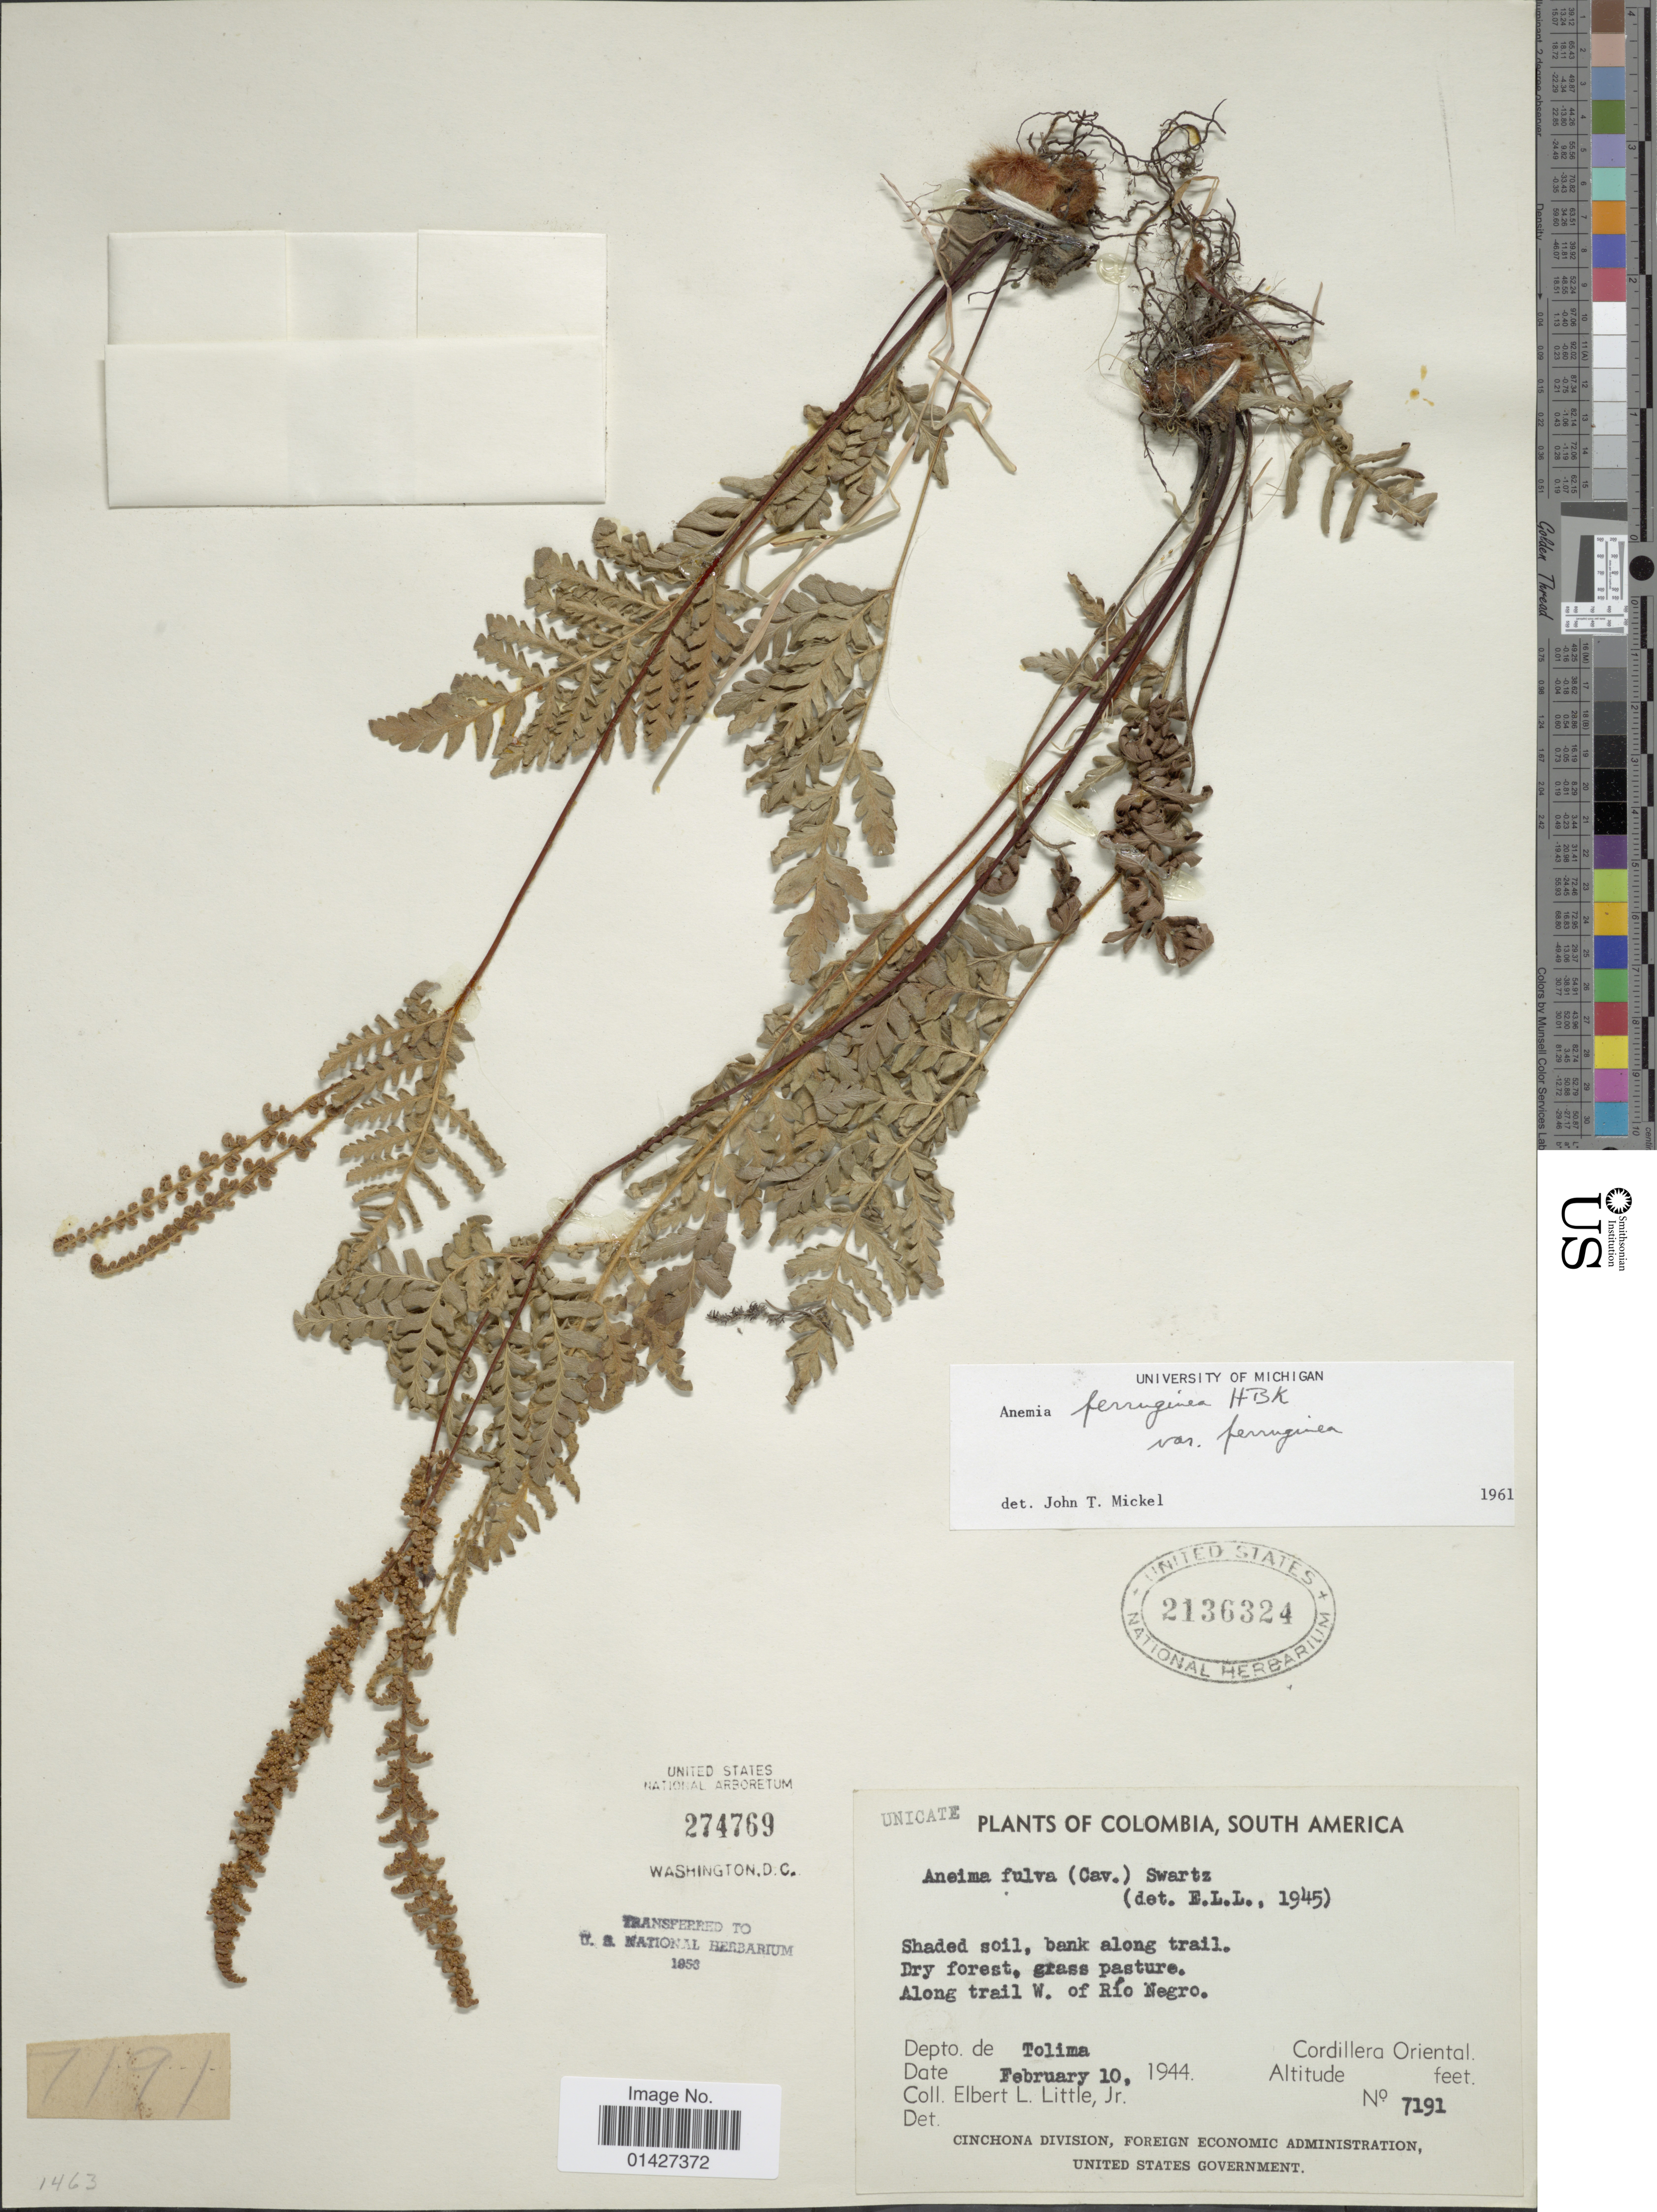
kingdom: Plantae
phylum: Tracheophyta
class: Polypodiopsida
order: Schizaeales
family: Anemiaceae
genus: Anemia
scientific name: Anemia ferruginea var. ferruginea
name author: Kunth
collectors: E. L. Little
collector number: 7191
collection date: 1944-02-10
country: Colombia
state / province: Tolima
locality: Shaded soil, bank along trail. Dry forest, grass pasture, Along trail W. of Río Negro.Cordillera Oriental.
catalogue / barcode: US 2136324